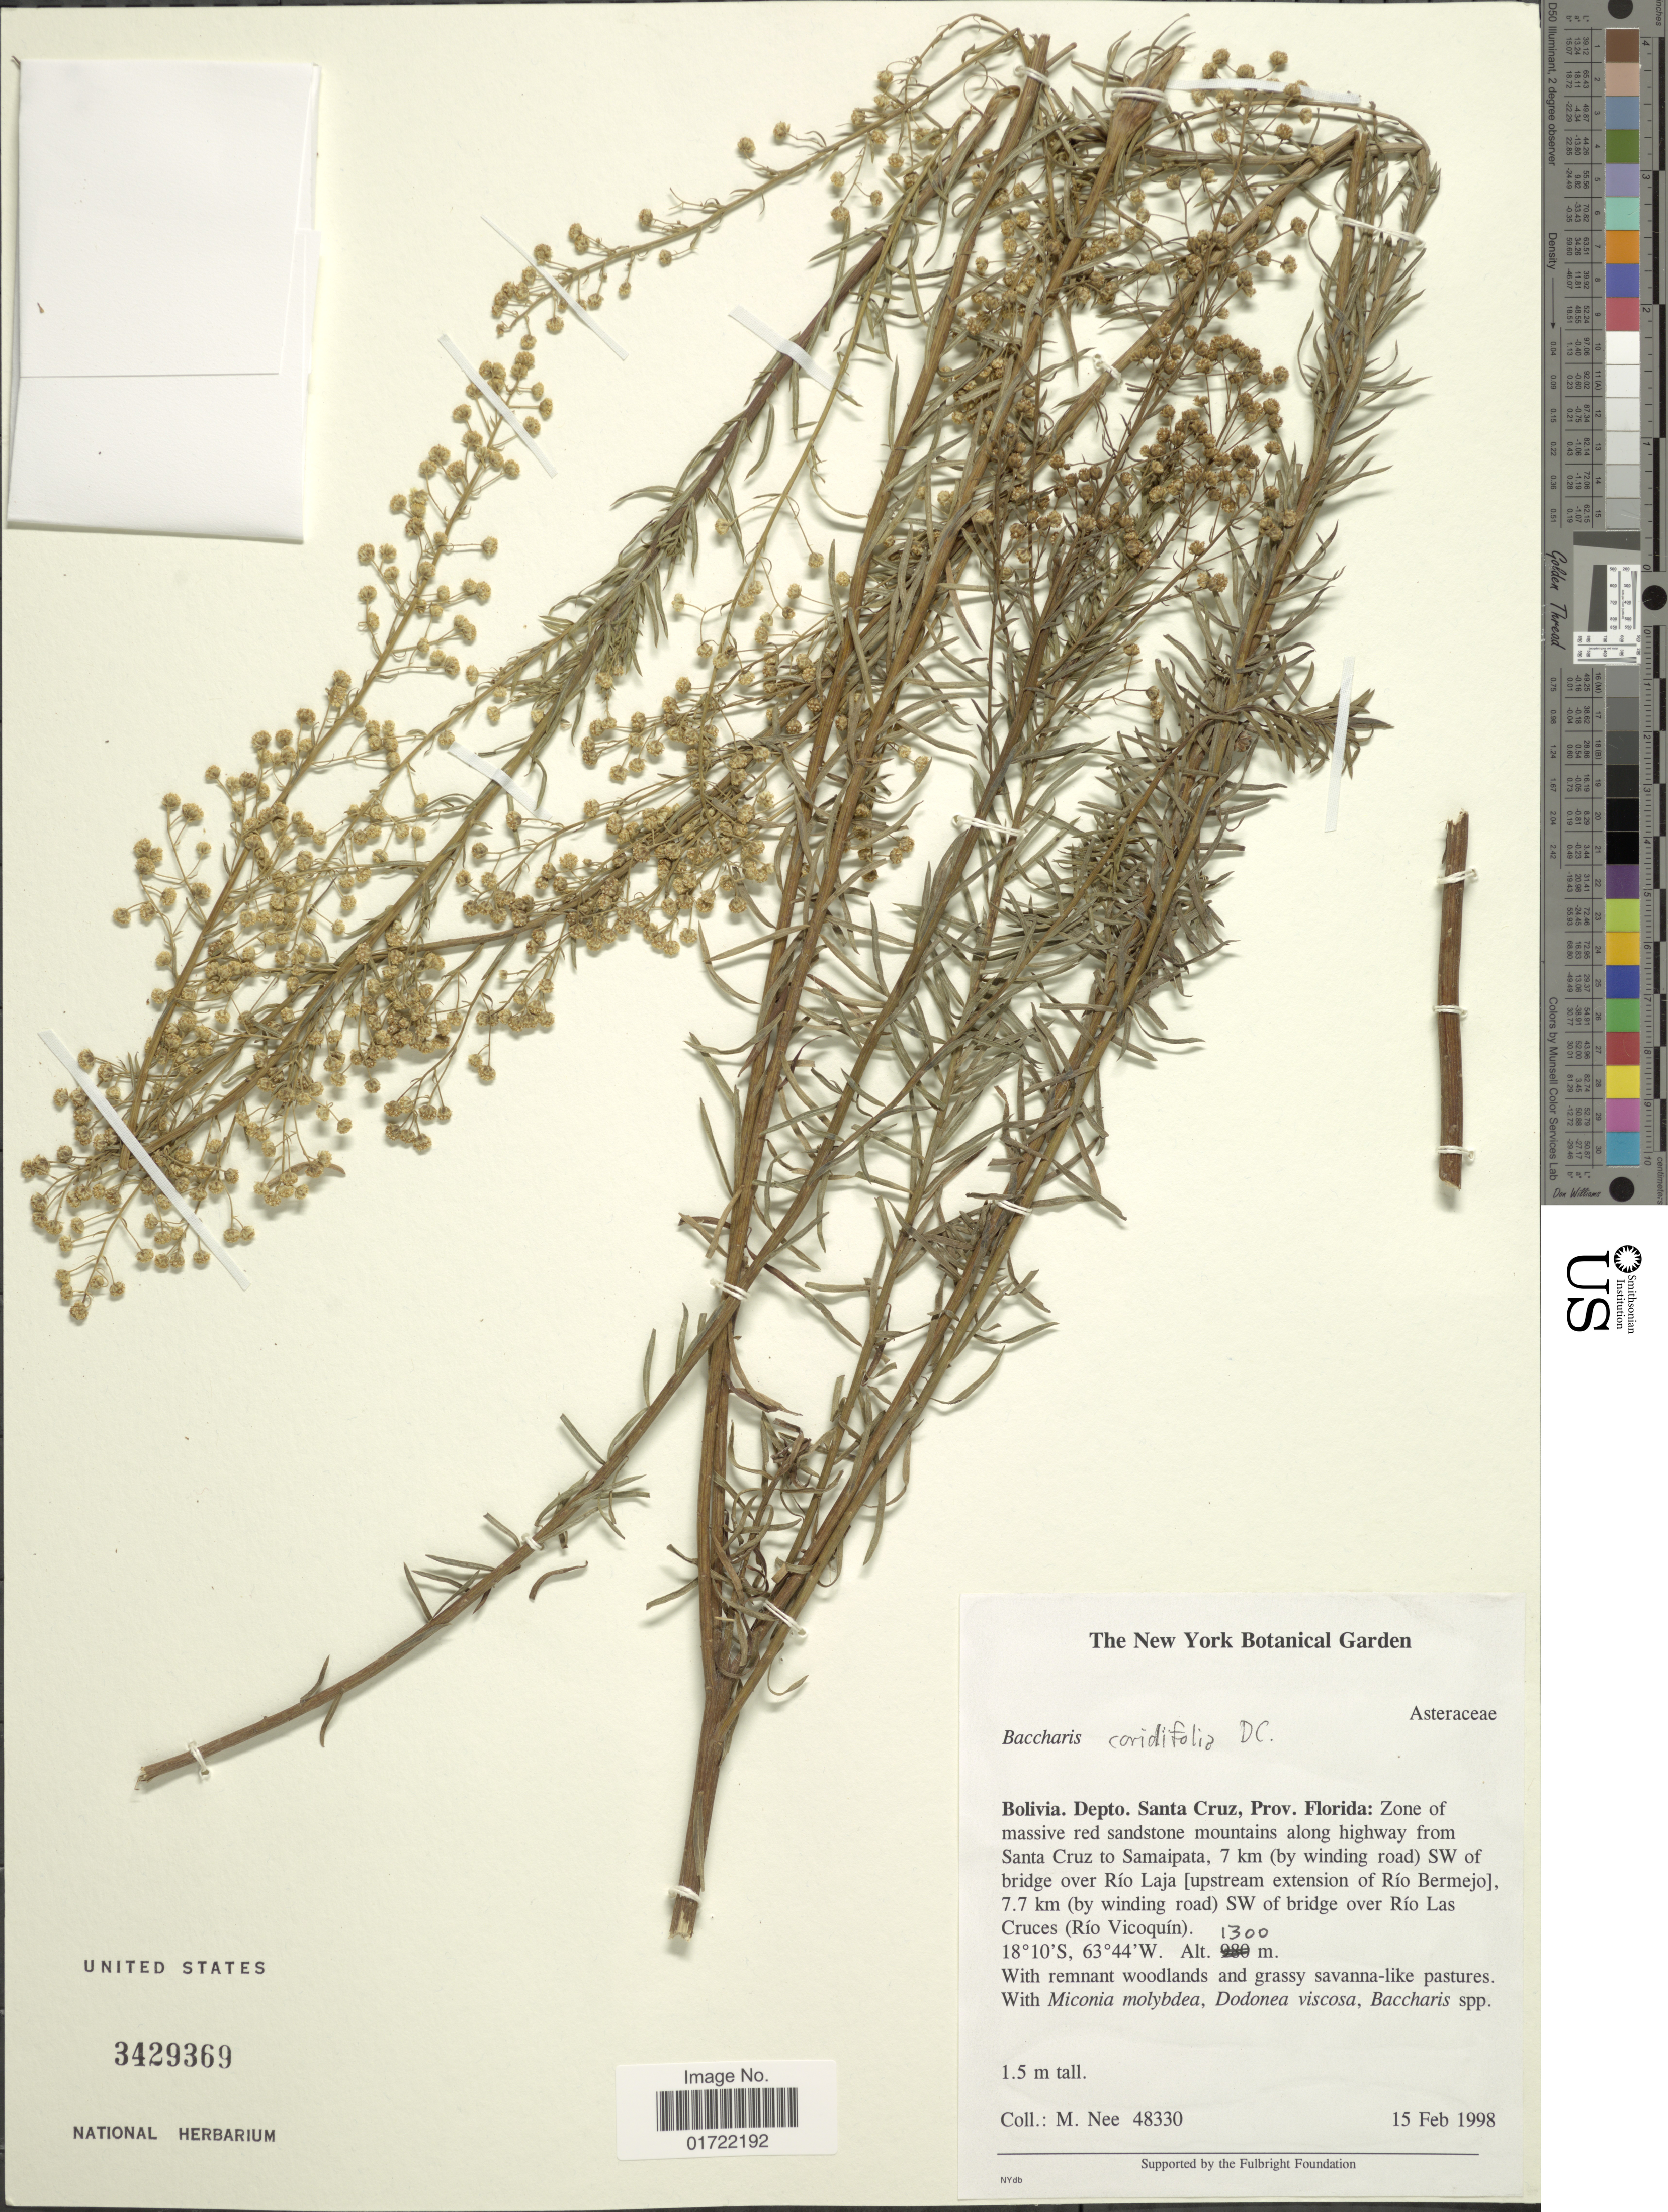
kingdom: Plantae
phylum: Tracheophyta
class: Magnoliopsida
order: Asterales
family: Asteraceae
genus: Baccharis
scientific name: Baccharis coridifolia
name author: DC.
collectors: M. Nee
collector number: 48330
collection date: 1998-02-15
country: Bolivia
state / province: Santa Cruz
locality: Prov. Florida: Zone of massive red sandstone mountains along highway from Santa Cruz to Samaipata, 7 km (by winding road) SW of bridge over Río Laja [upstrean extensions of Río Bermejo], 7.7 km (by winding road) SW of bridge over Río Las Cruces (Río Vicoquín)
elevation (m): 1300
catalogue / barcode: US 3429369